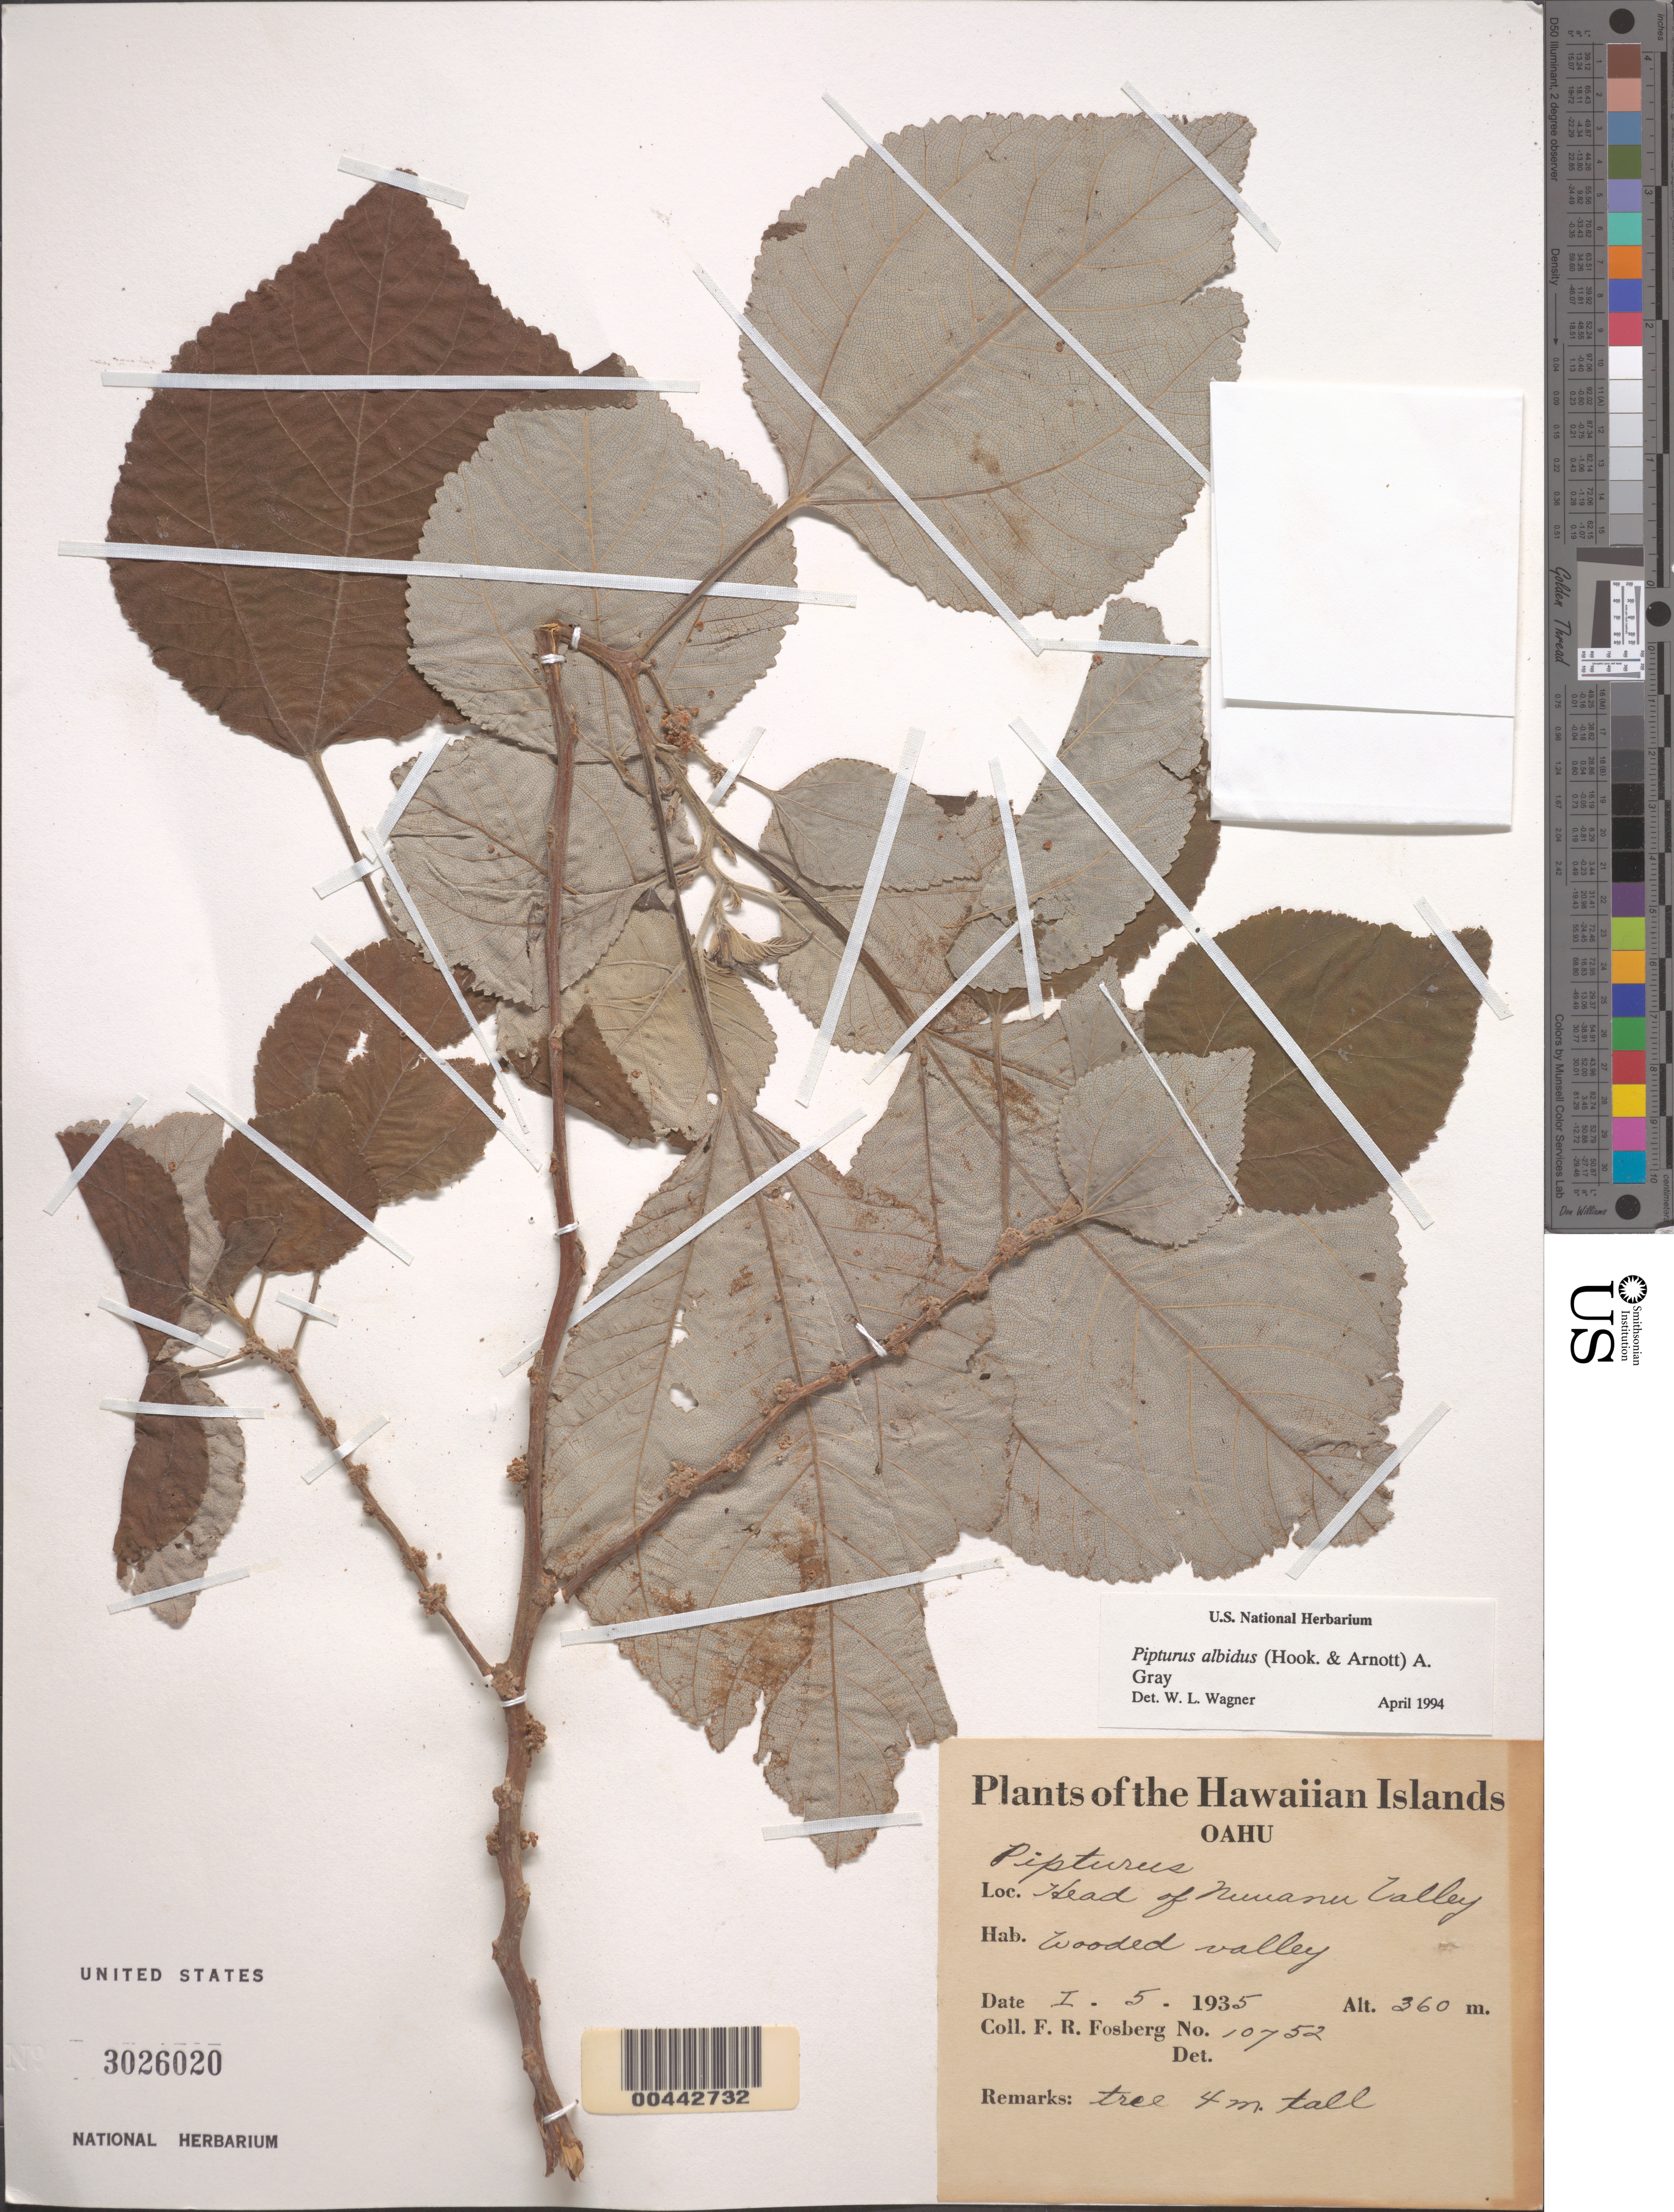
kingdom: Plantae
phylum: Tracheophyta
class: Magnoliopsida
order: Rosales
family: Urticaceae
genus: Pipturus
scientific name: Pipturus albidus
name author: (Hook. & Arn.) A. Gray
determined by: Wagner, W. L., (BOT), Smithsonian Institution - National Museum of Natural History (UNITED STATES)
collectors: F. R. Fosberg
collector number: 10752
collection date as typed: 5 Jan 1935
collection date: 1935-01-05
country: United States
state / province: Hawaii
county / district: Honolulu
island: Oahu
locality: Head of Nuuanu Valley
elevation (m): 360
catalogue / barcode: US 3026020